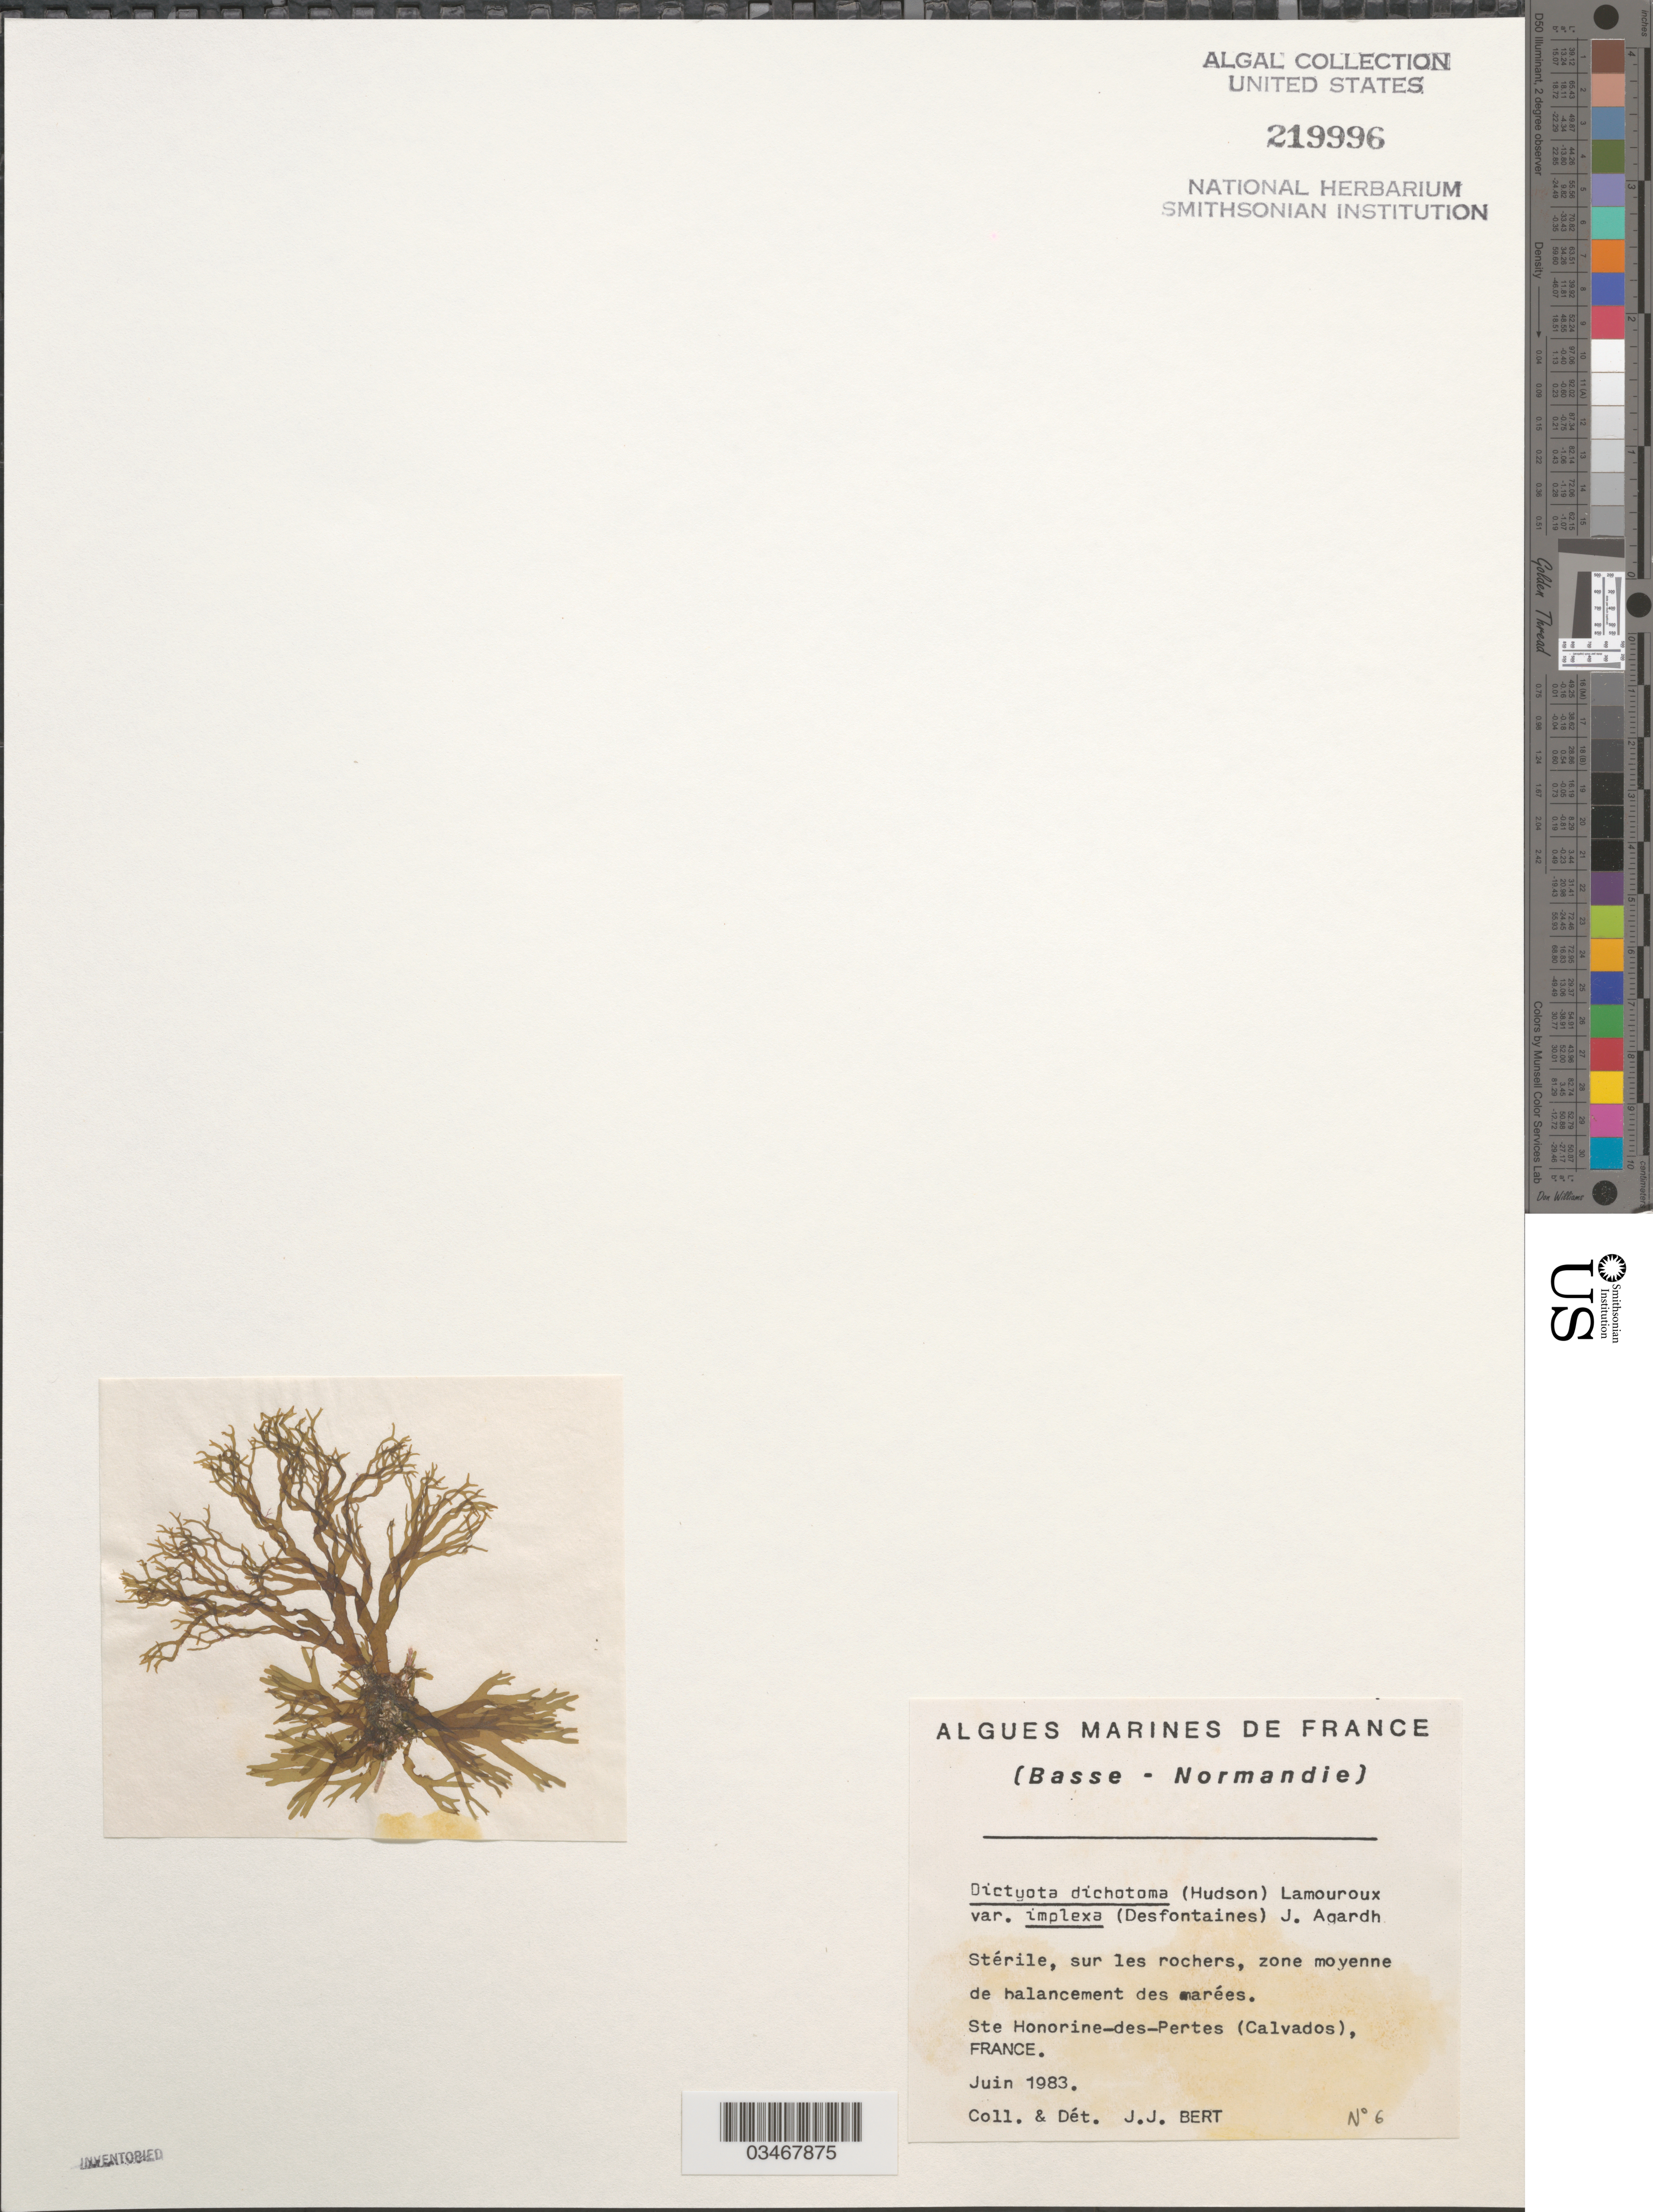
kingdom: Chromista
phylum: Ochrophyta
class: Phaeophyceae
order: Dictyotales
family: Dictyotaceae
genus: Dictyota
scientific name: Dictyota dichotoma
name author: (Huds.) J.V.Lamouroux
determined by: Bert, Jean Jacques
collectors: J. Bert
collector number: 6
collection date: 1983-06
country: France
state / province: Normandie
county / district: Calvados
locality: Ste Honorine-des-Pertes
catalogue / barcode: US 219996